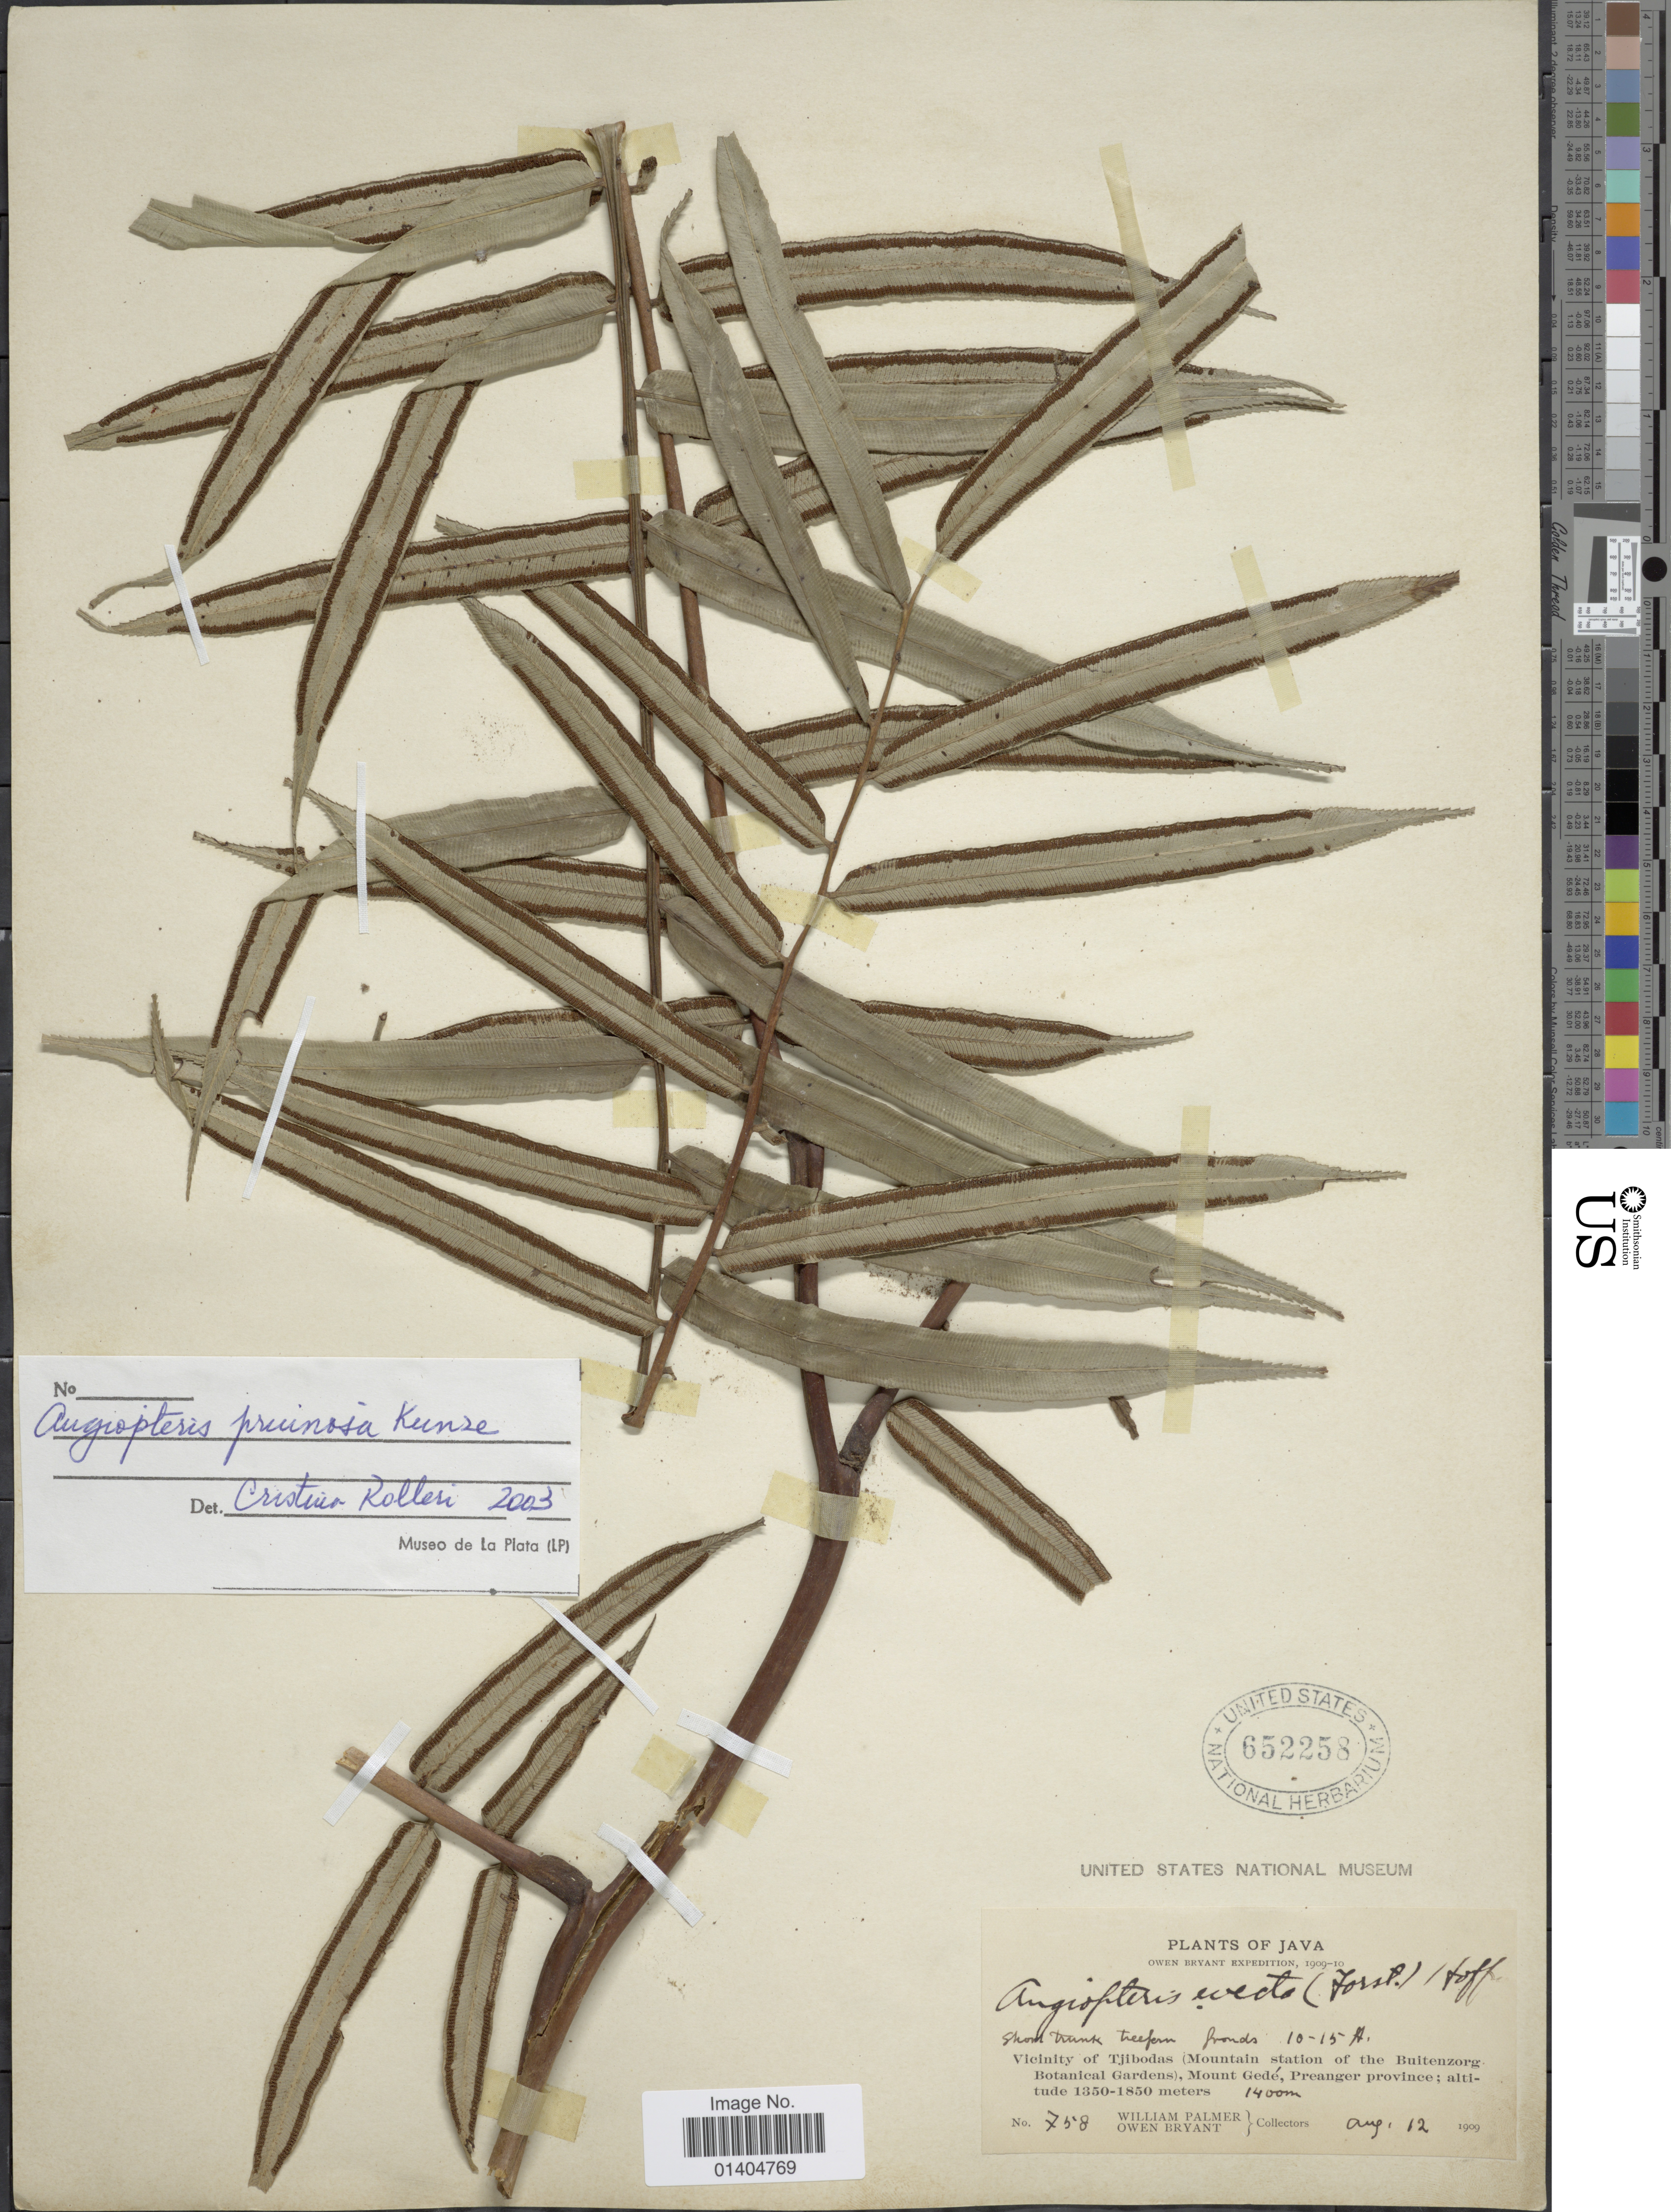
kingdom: Plantae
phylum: Tracheophyta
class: Polypodiopsida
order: Marattiales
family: Marattiaceae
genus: Angiopteris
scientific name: Angiopteris pruinosa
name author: Kunze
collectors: W. Palmer & O. Bryant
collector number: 758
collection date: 1909-08-12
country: Indonesia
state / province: Java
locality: Vicinity of Tjibodas (Mountain station of the Buitenzorg Botanical Gardens), Mount Gedé, Preanger province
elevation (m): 1400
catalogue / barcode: US 652258